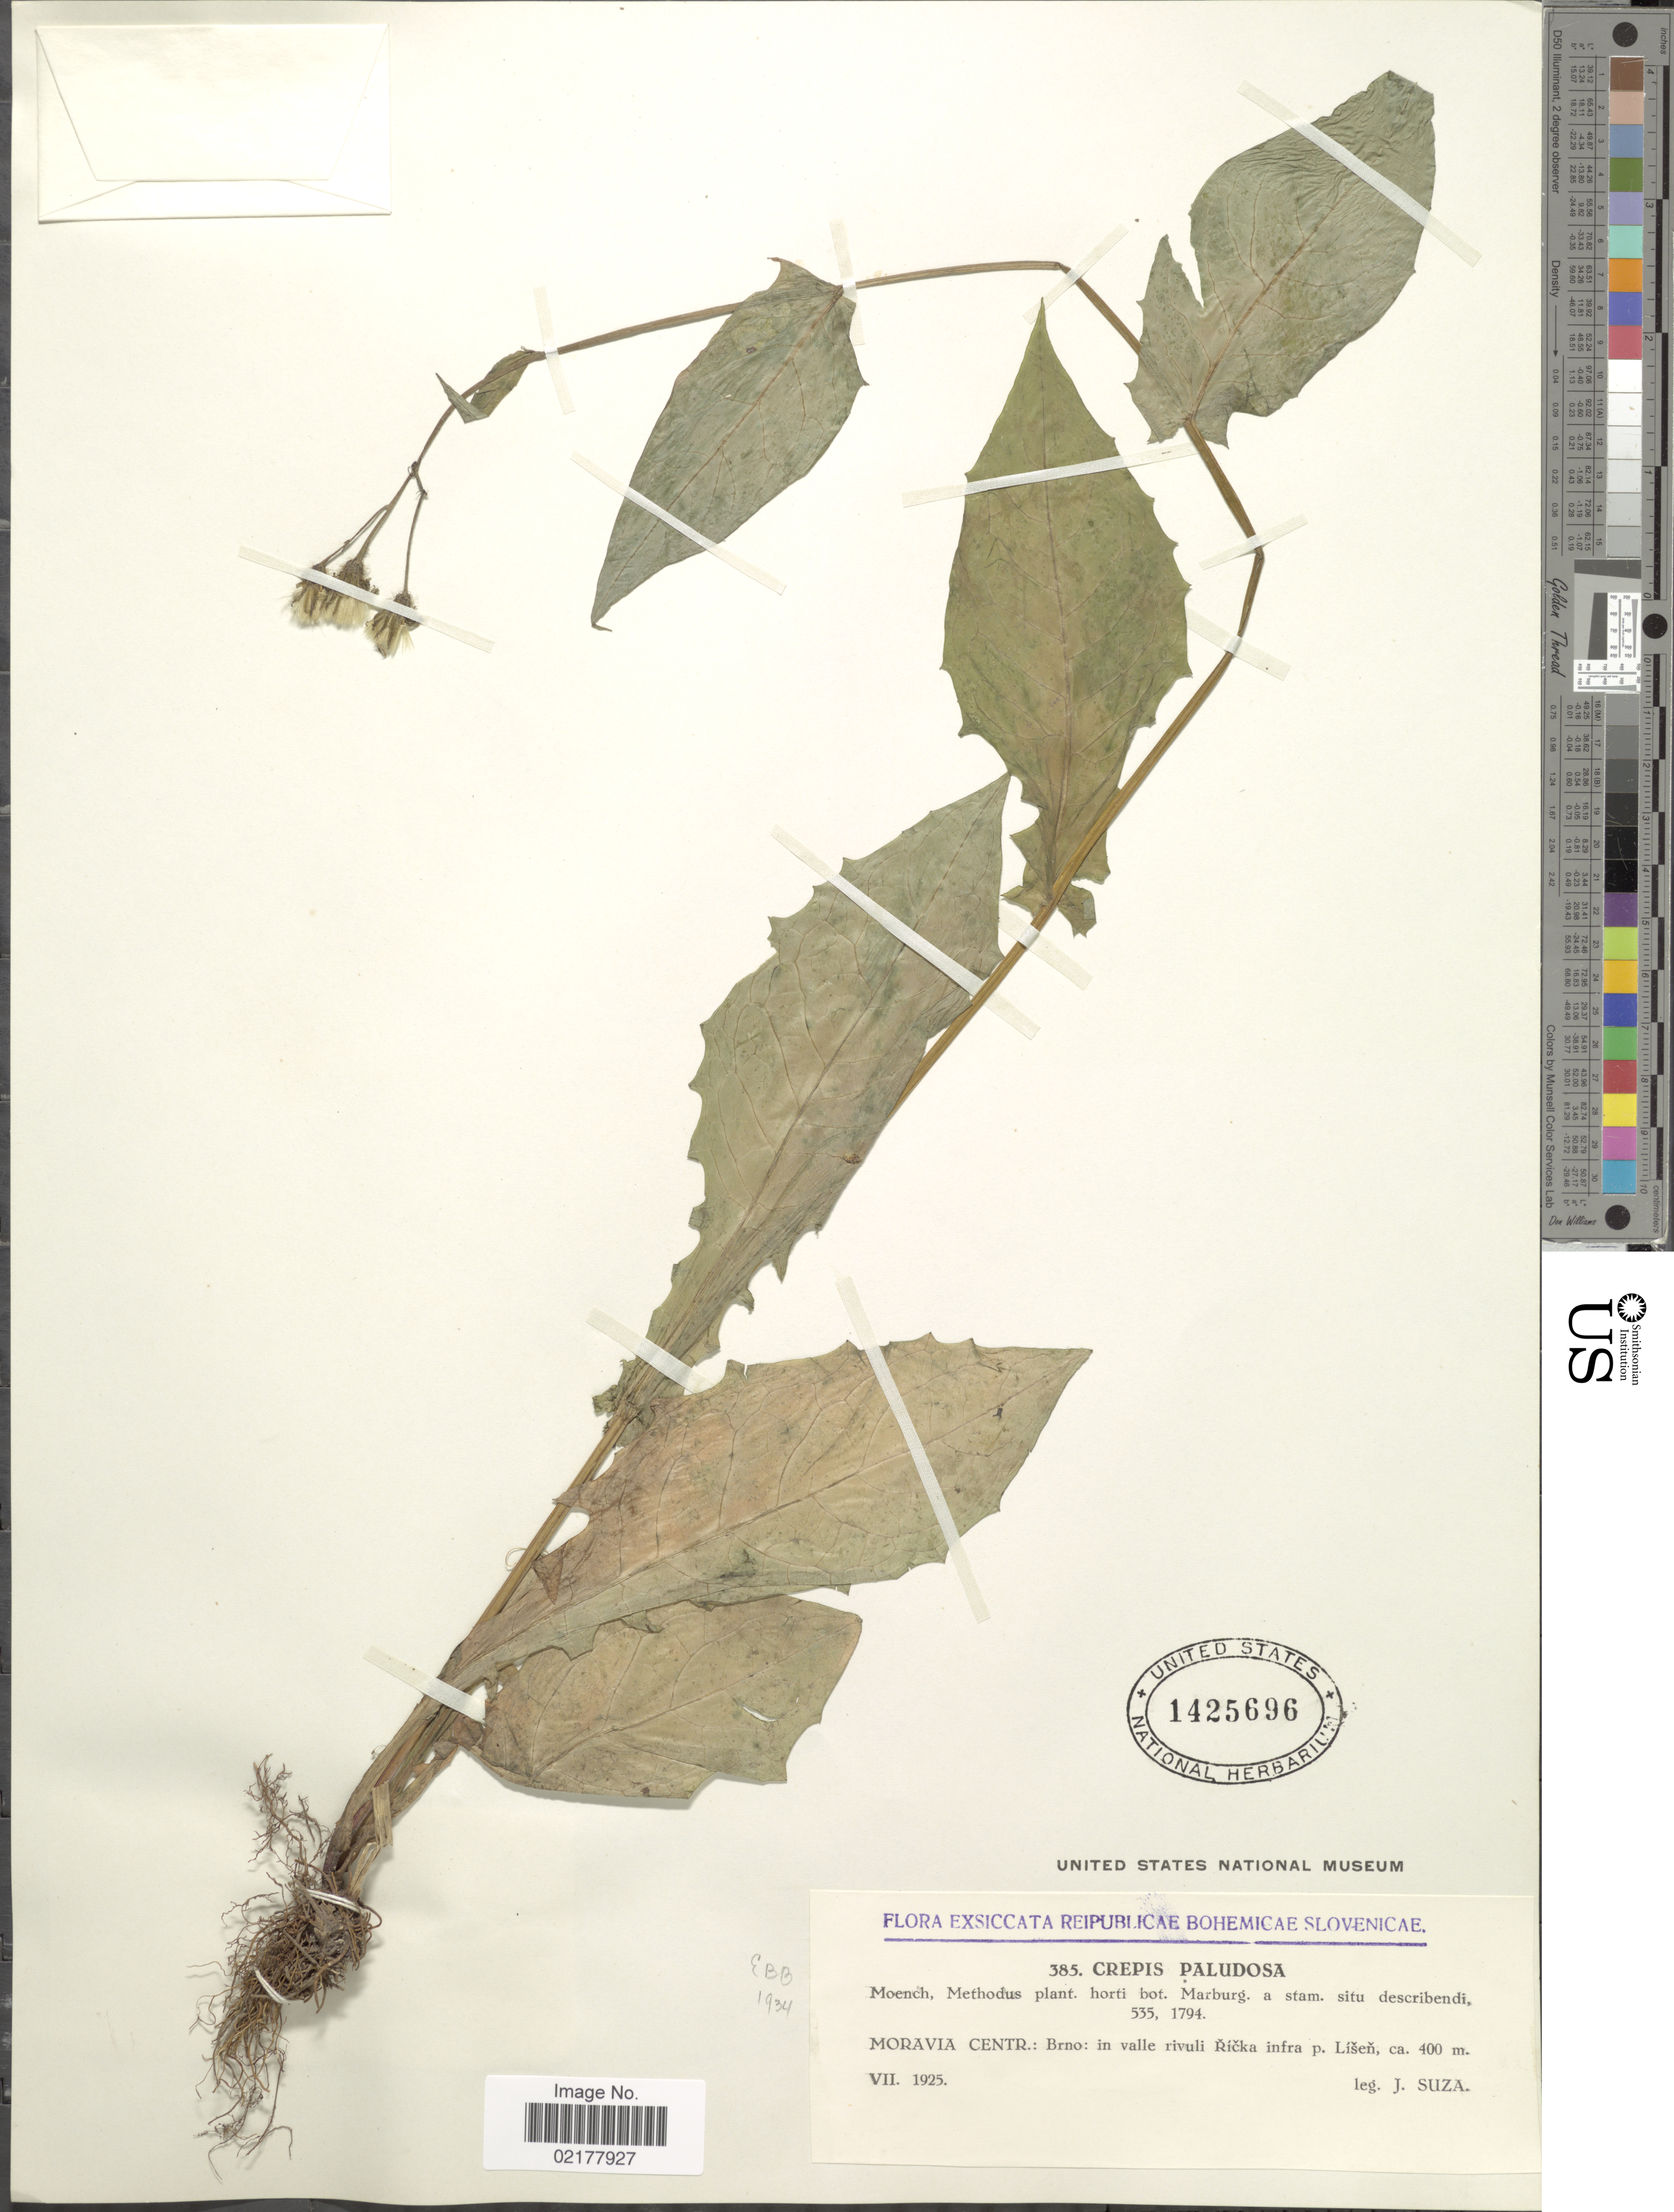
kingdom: Plantae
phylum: Tracheophyta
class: Magnoliopsida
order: Asterales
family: Asteraceae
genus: Crepis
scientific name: Crepis paludosa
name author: (L.) Moench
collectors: J. Suza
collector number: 385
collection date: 1925-07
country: Slovakia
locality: Reipublicae Bohemicae Slovenicae. Moravia centr.: Brno: in valle rivuli Rícka infra p. Líšen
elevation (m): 400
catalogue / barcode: US 1425696